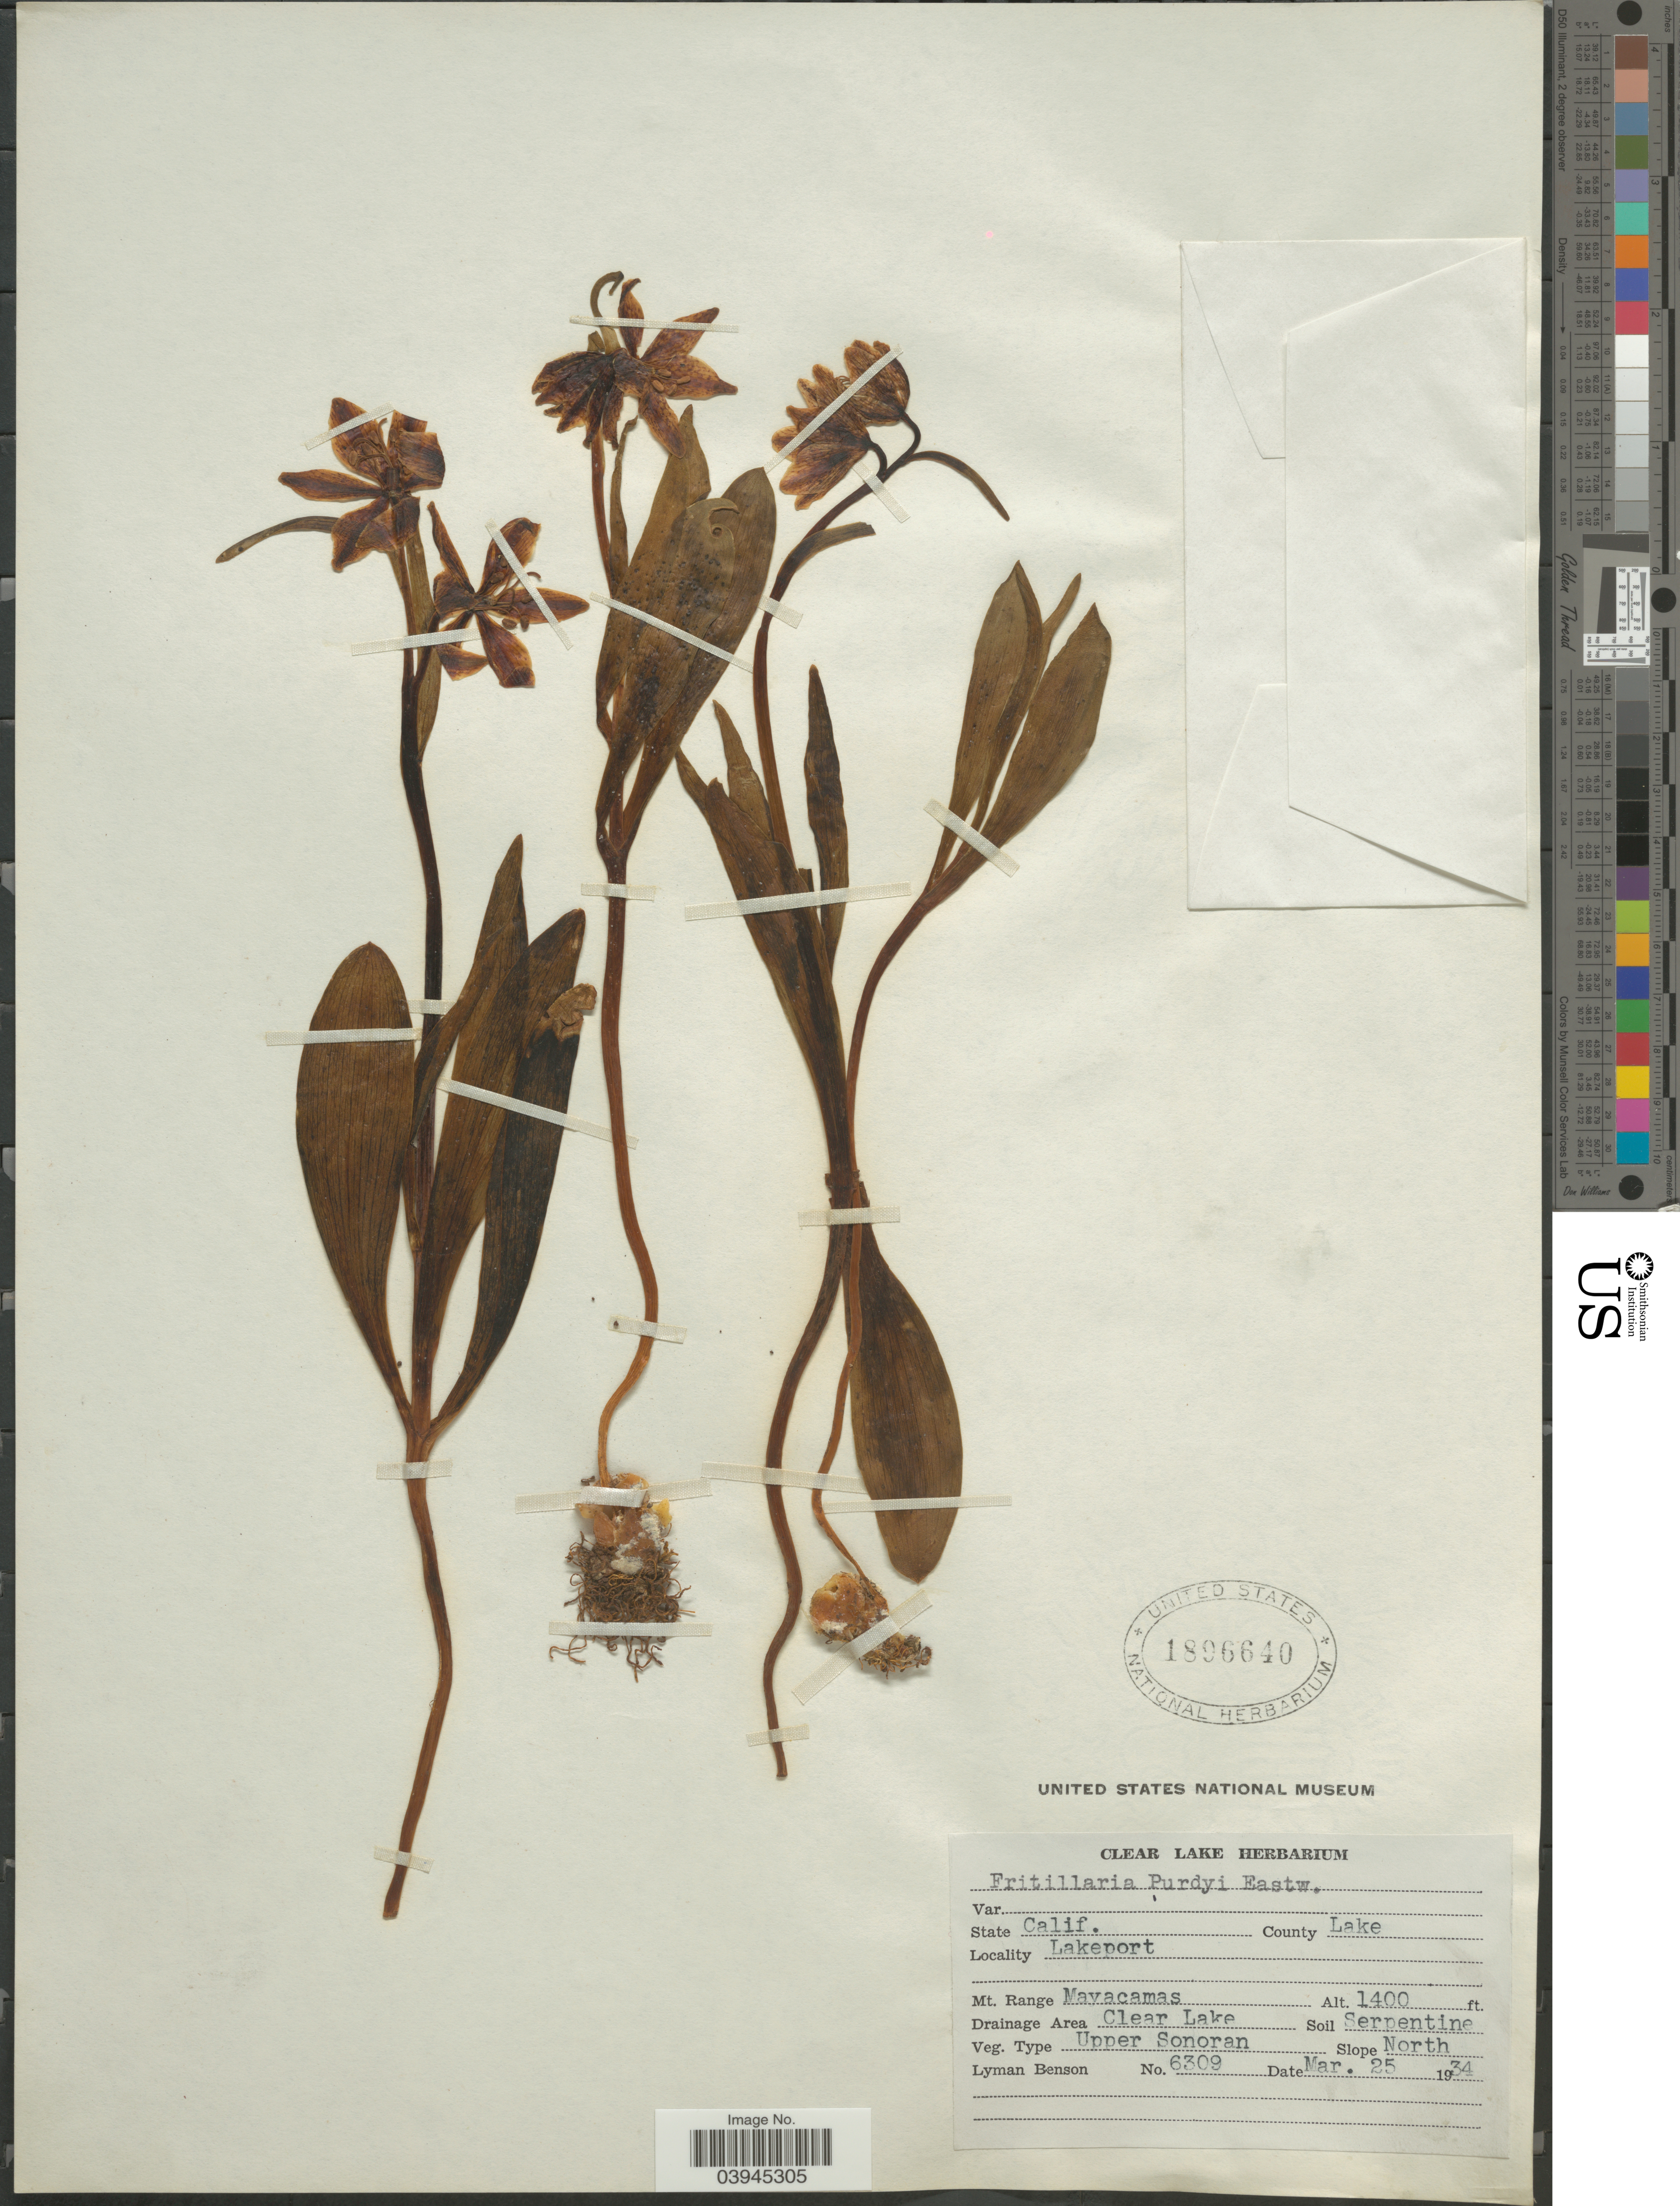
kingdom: Plantae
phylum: Tracheophyta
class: Liliopsida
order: Liliales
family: Liliaceae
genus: Fritillaria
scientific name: Fritillaria purdyi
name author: Eastw.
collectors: L. D. Benson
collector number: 6309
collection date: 1934-03-25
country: United States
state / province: California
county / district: Lake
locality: County Lake. Lakeport. Mt. Range Mayacamas. Drainage Area Clear Lake. Veg. Type Upper Sonoran. Slope North.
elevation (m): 427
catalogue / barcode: US 1896640